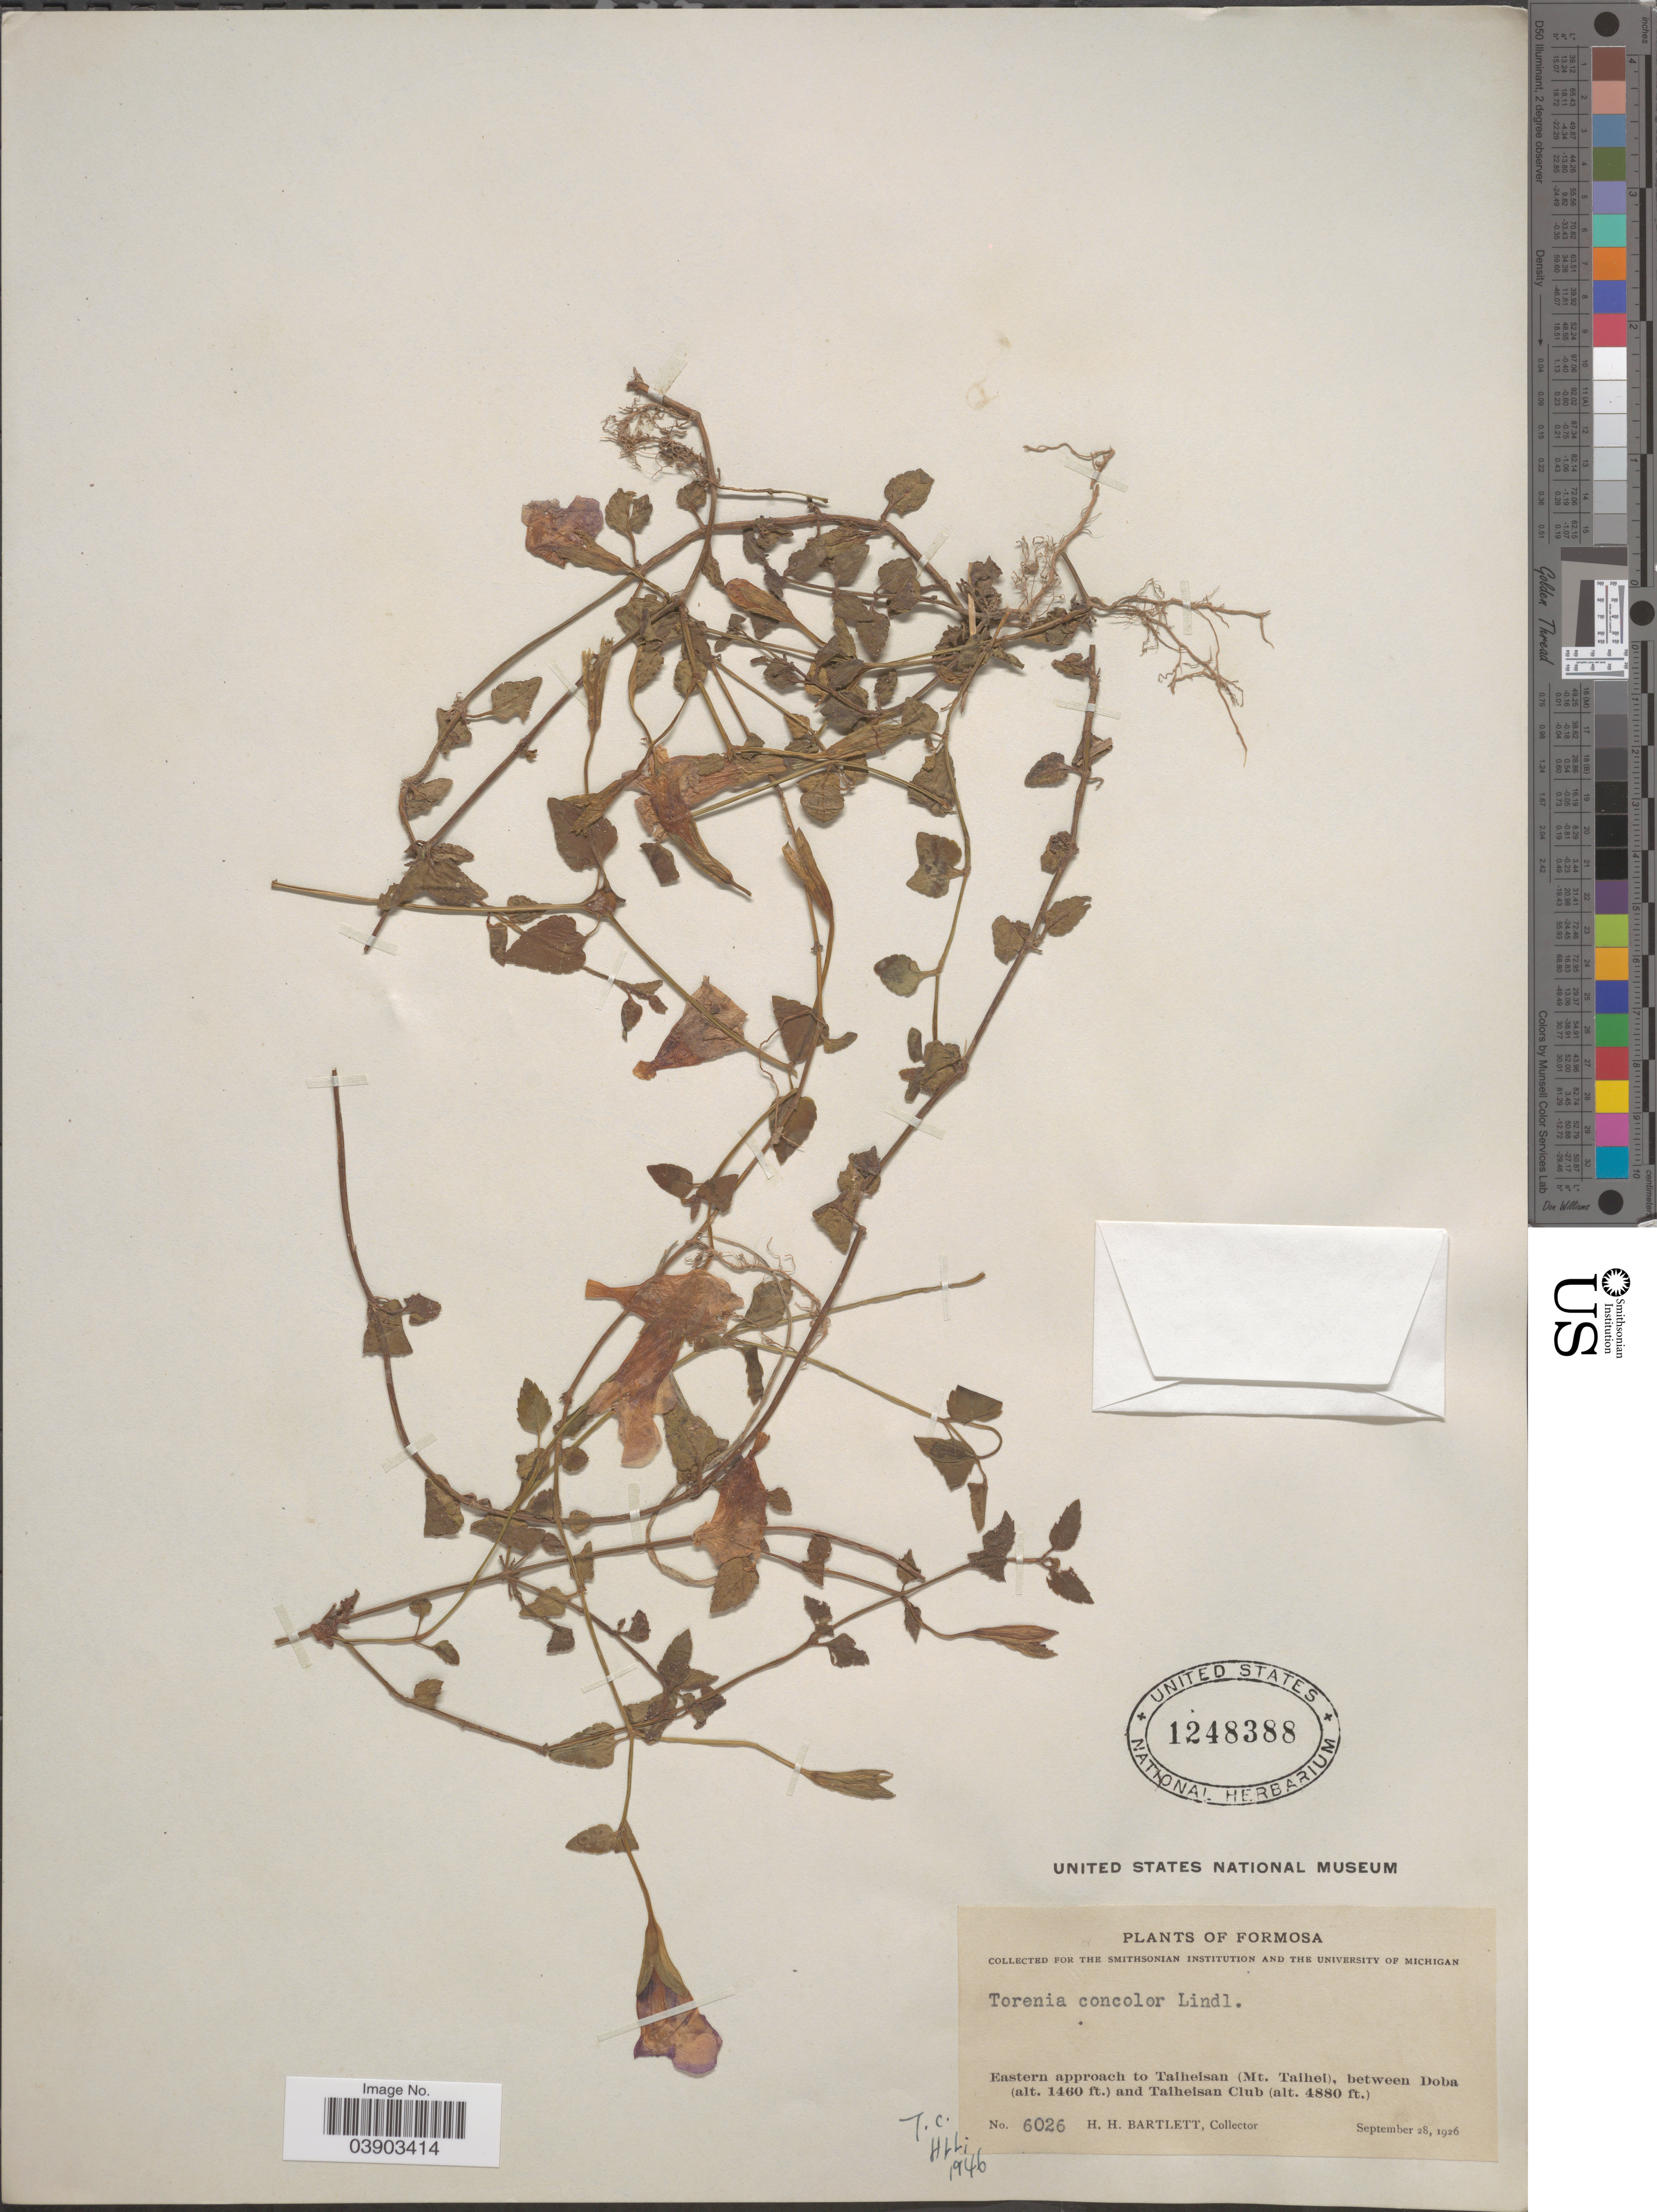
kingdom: Plantae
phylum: Tracheophyta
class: Magnoliopsida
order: Lamiales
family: Linderniaceae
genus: Torenia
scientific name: Torenia concolor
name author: Lindl.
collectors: H. H. Bartlett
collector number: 6026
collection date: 1926-09-28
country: Taiwan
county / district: Yilan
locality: Formosa. Eastern approach to Taiheisan (Mt. Taihei), between Doba and Taiheisan Club.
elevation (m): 445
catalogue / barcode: US 1248388